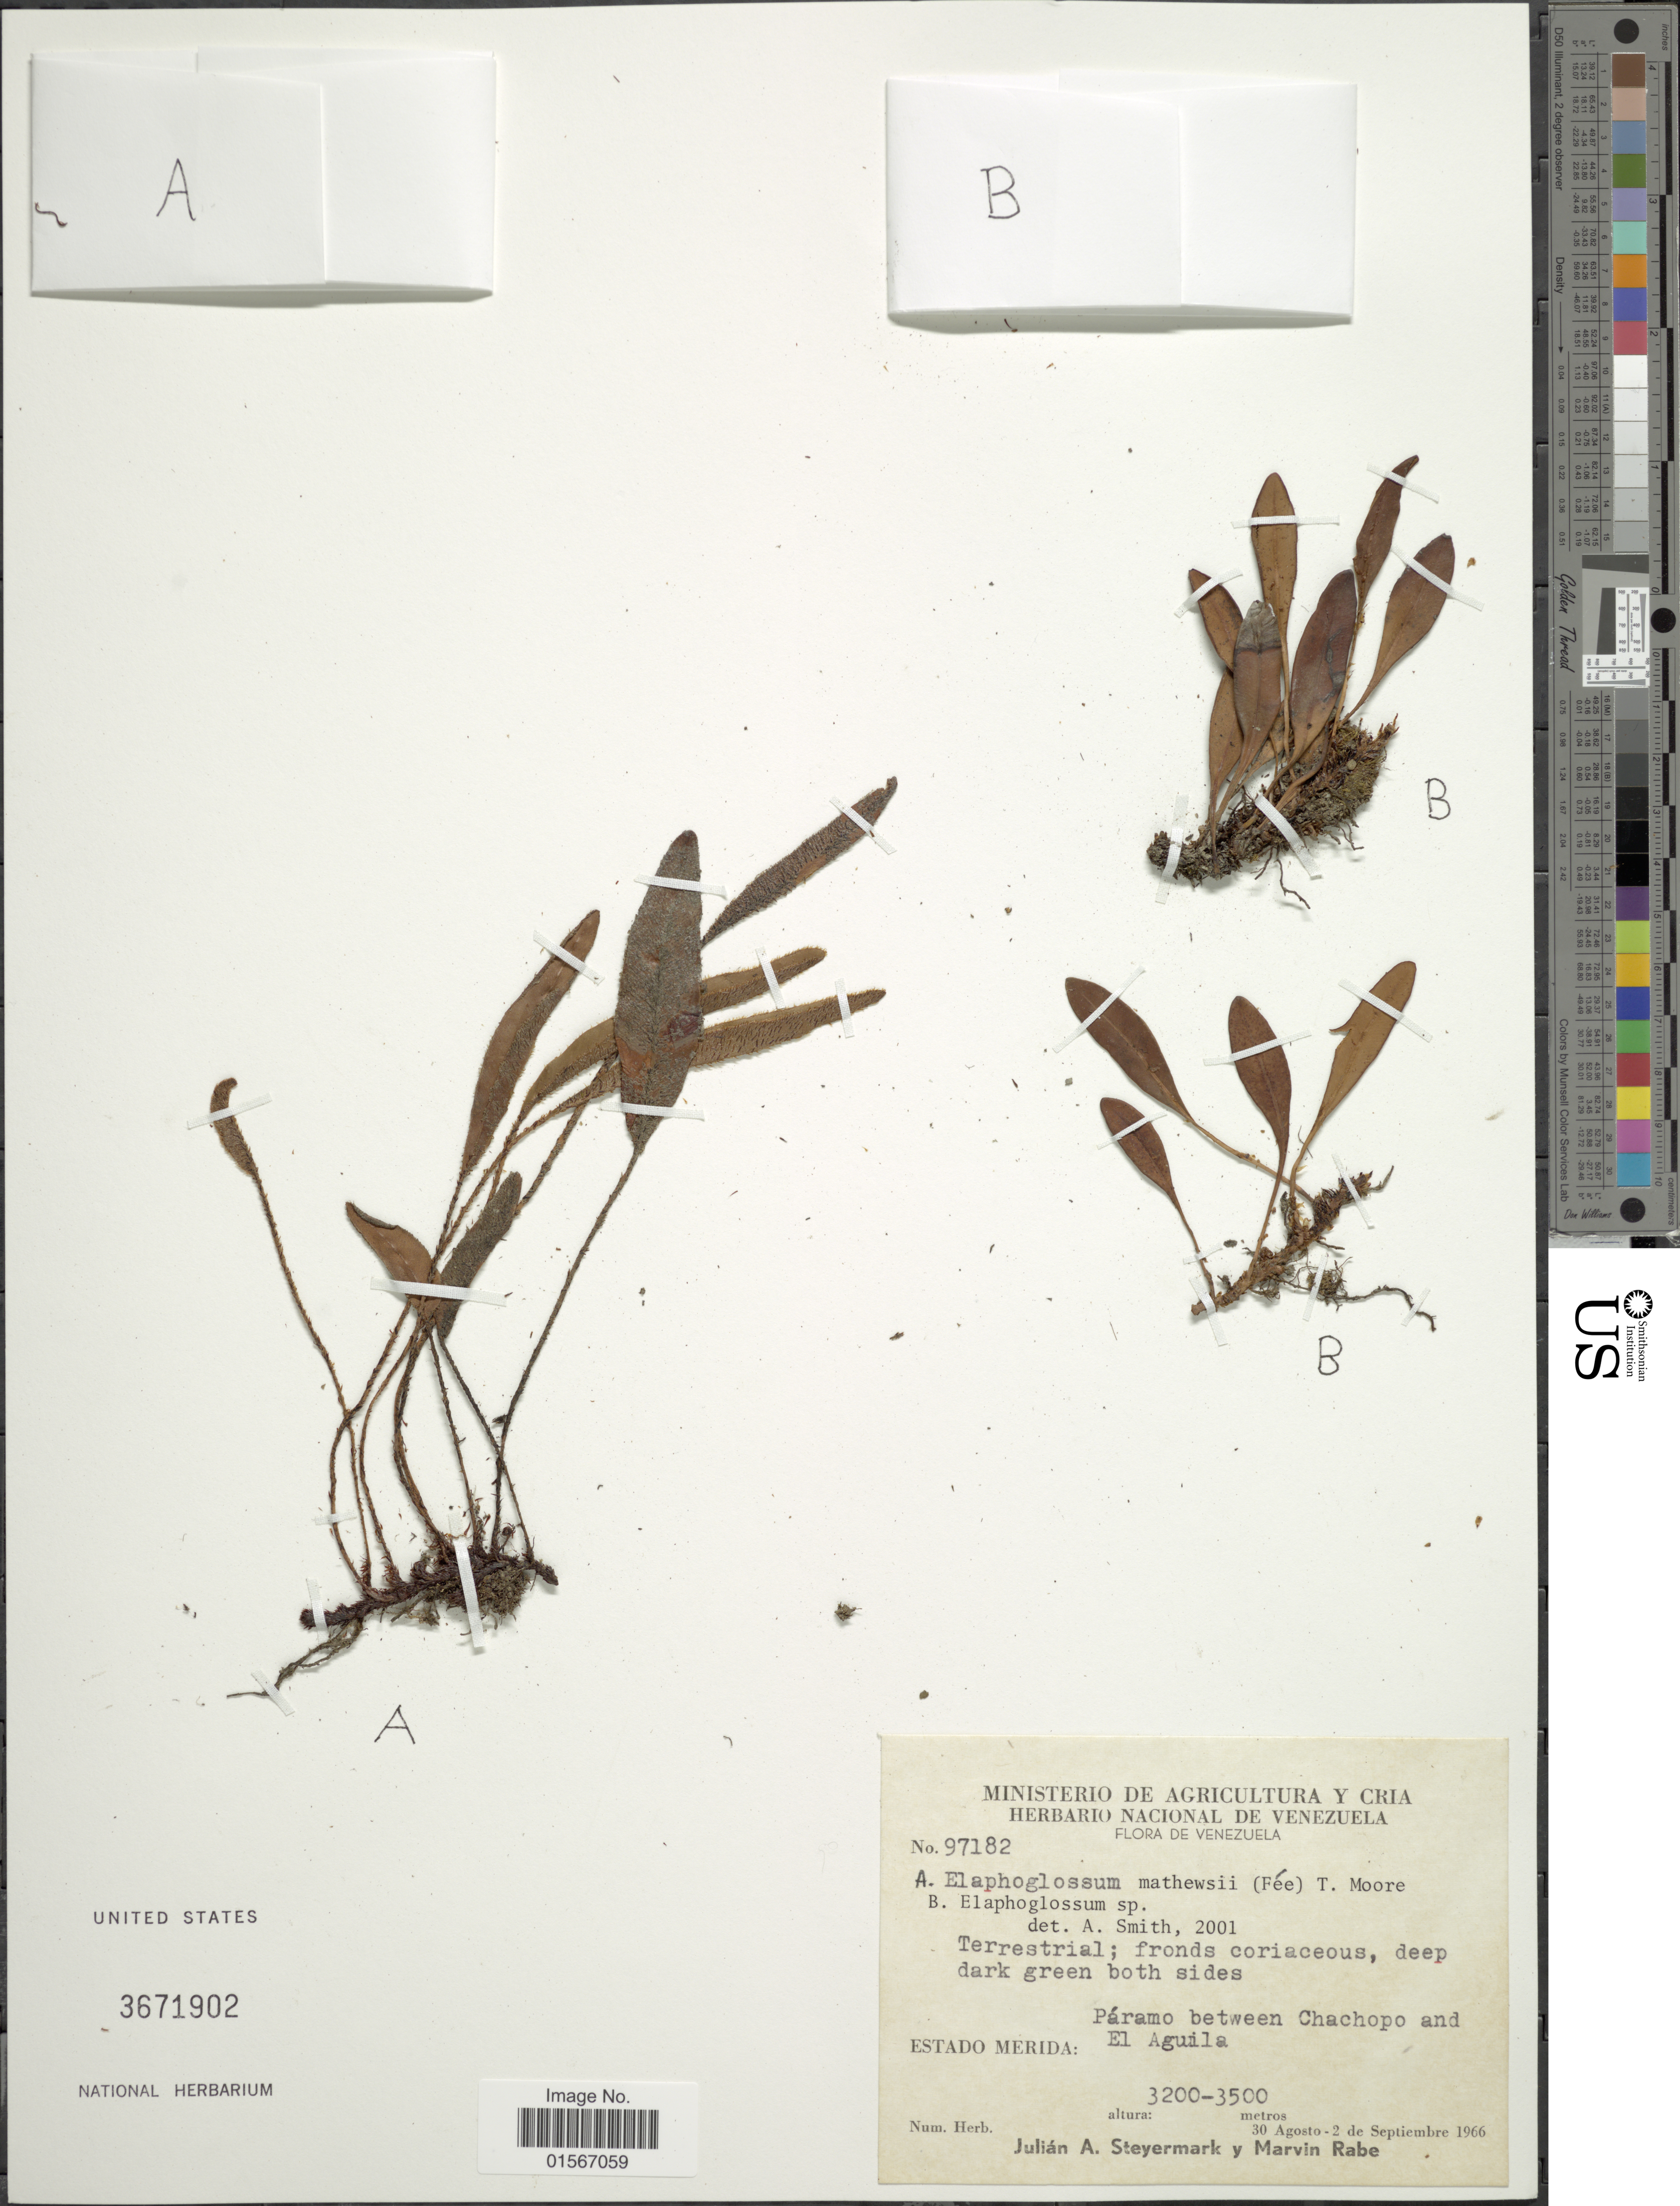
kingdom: Plantae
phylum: Tracheophyta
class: Polypodiopsida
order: Polypodiales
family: Dryopteridaceae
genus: Elaphoglossum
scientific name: Elaphoglossum mathewsii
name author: (Fée) T. Moore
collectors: J. Steyermark & M. Rabe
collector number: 97182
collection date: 1966-08-30/1966-09-02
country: Venezuela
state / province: Mérida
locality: Páramo between Chachopo and El Aguila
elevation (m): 3200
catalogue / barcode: US 3671902